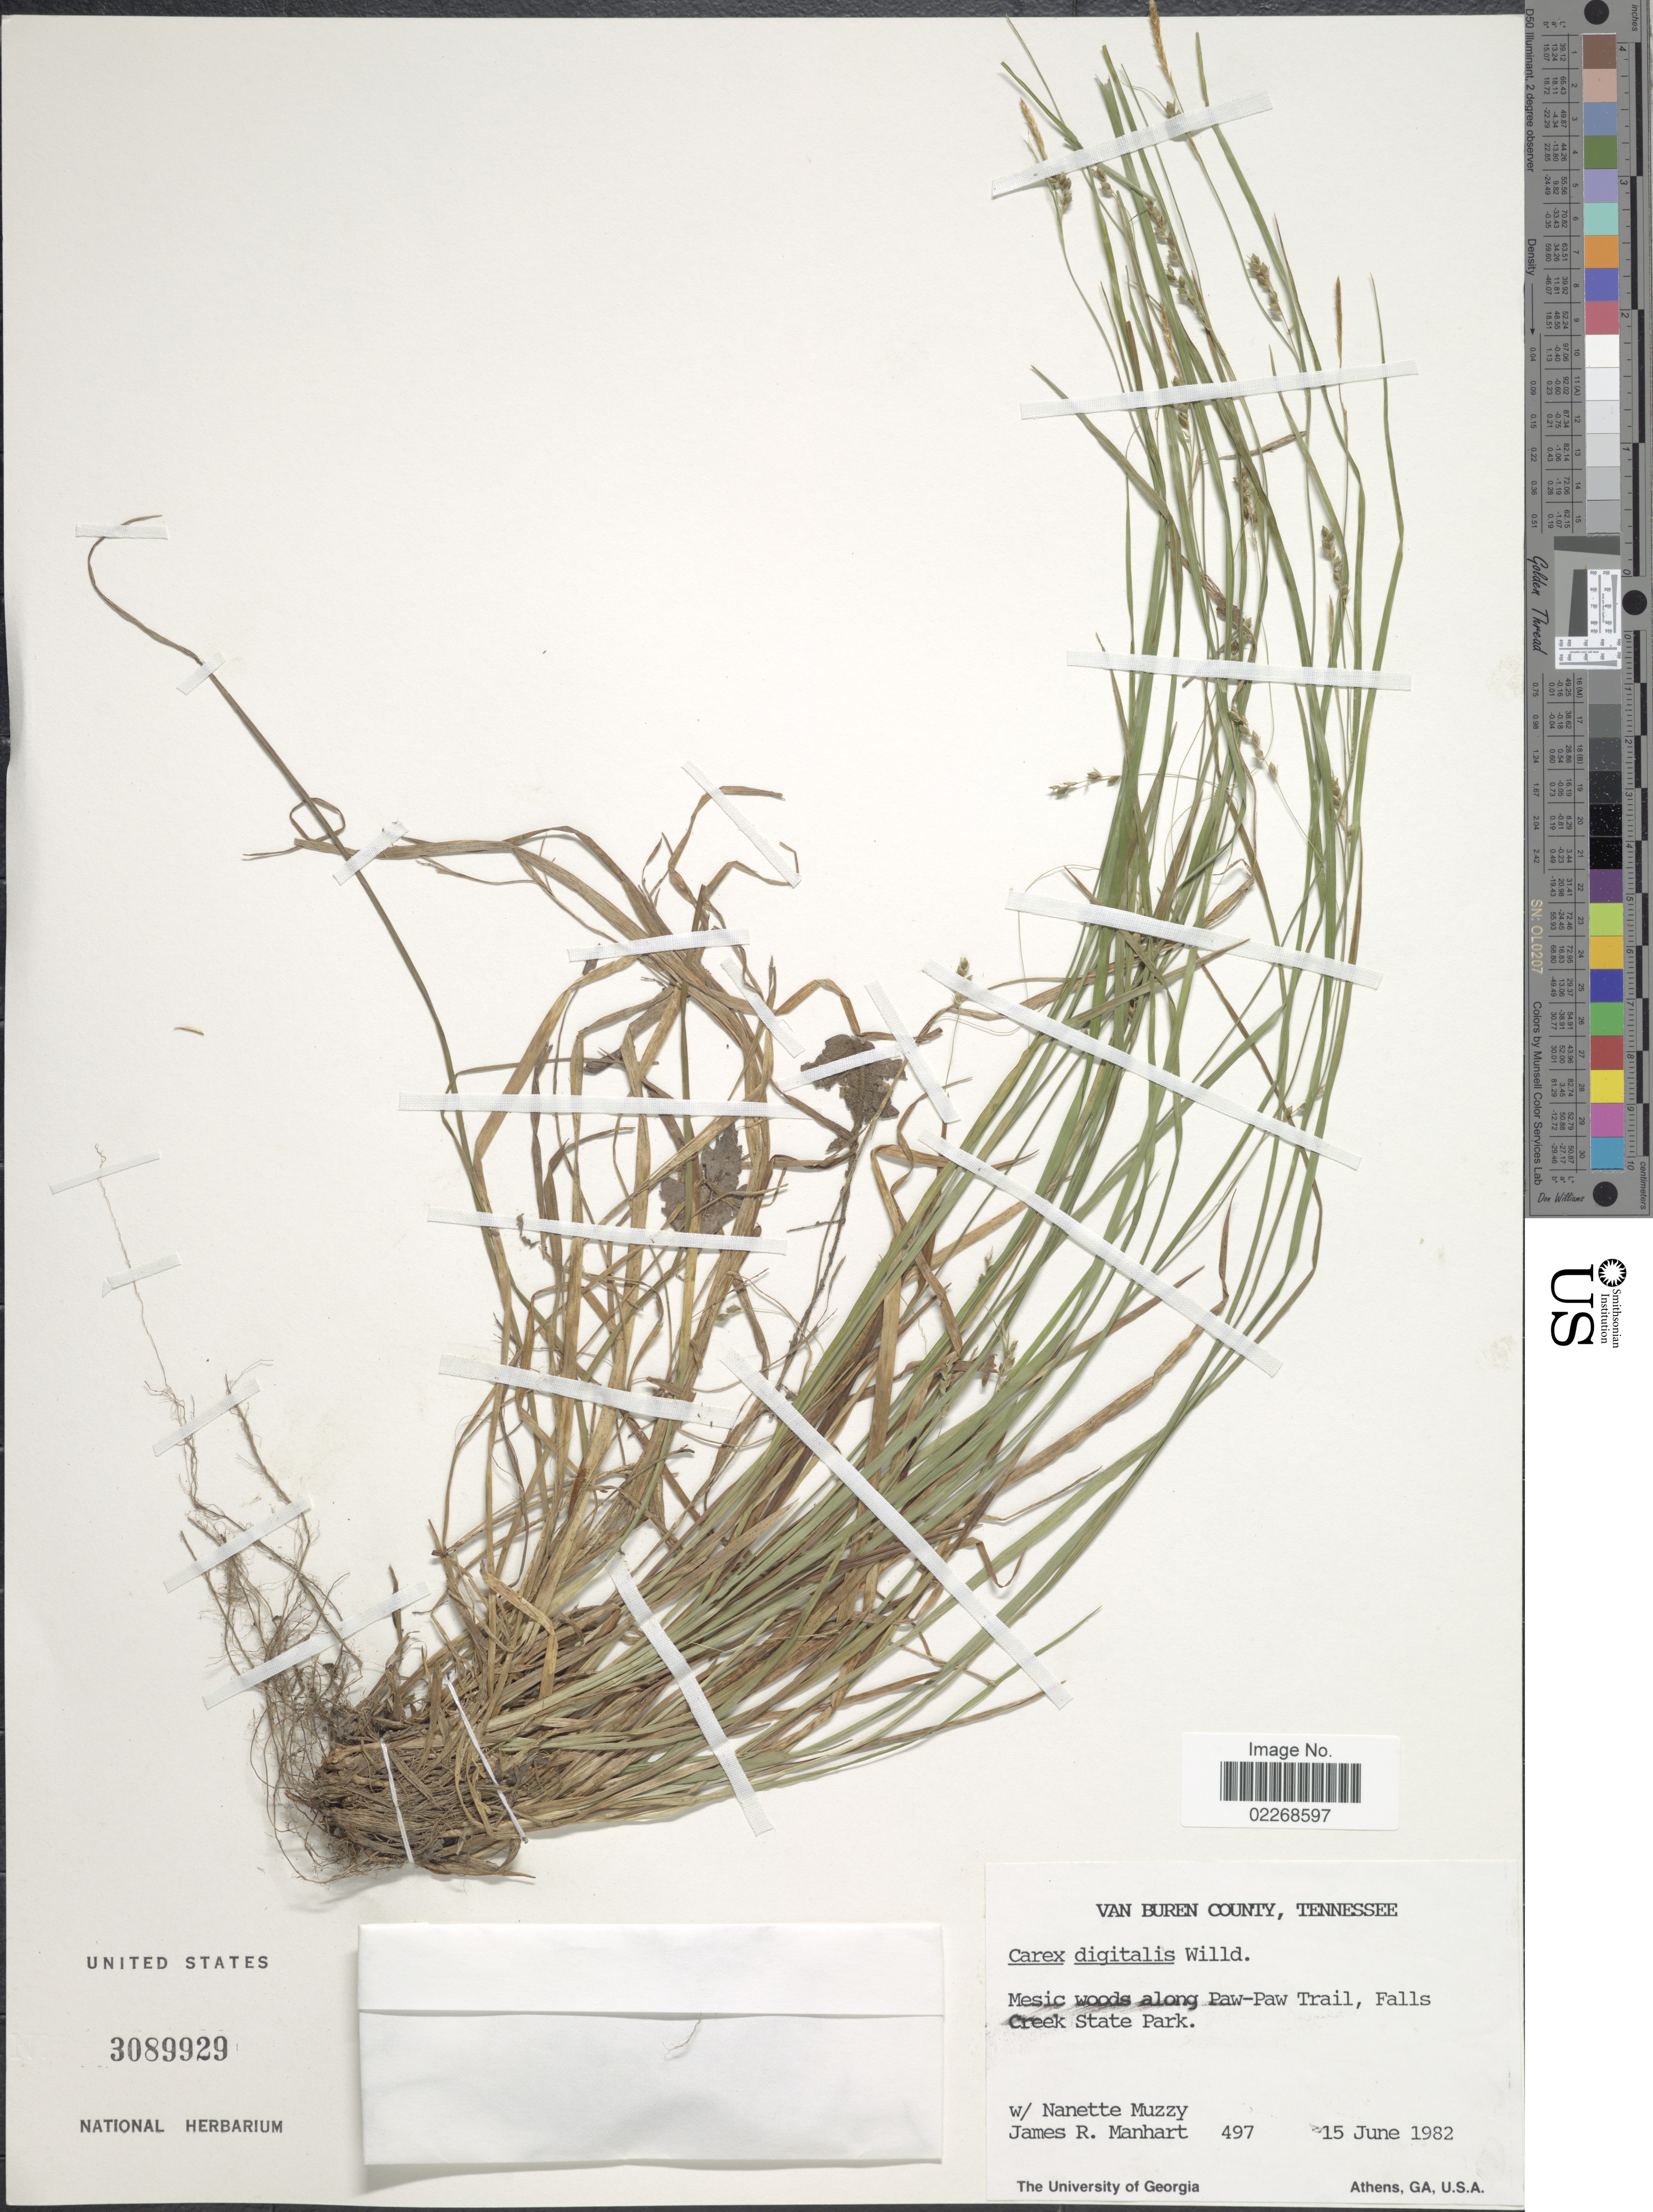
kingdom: Plantae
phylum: Tracheophyta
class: Liliopsida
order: Poales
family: Cyperaceae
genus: Carex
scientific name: Carex digitalis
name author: Willd.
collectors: J. Manhart & N. Muzzy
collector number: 497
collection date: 1982-06-15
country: United States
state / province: Tennessee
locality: Mesic woods along Paw-Paw Trail, Falls Creek State Park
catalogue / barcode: US 3089929